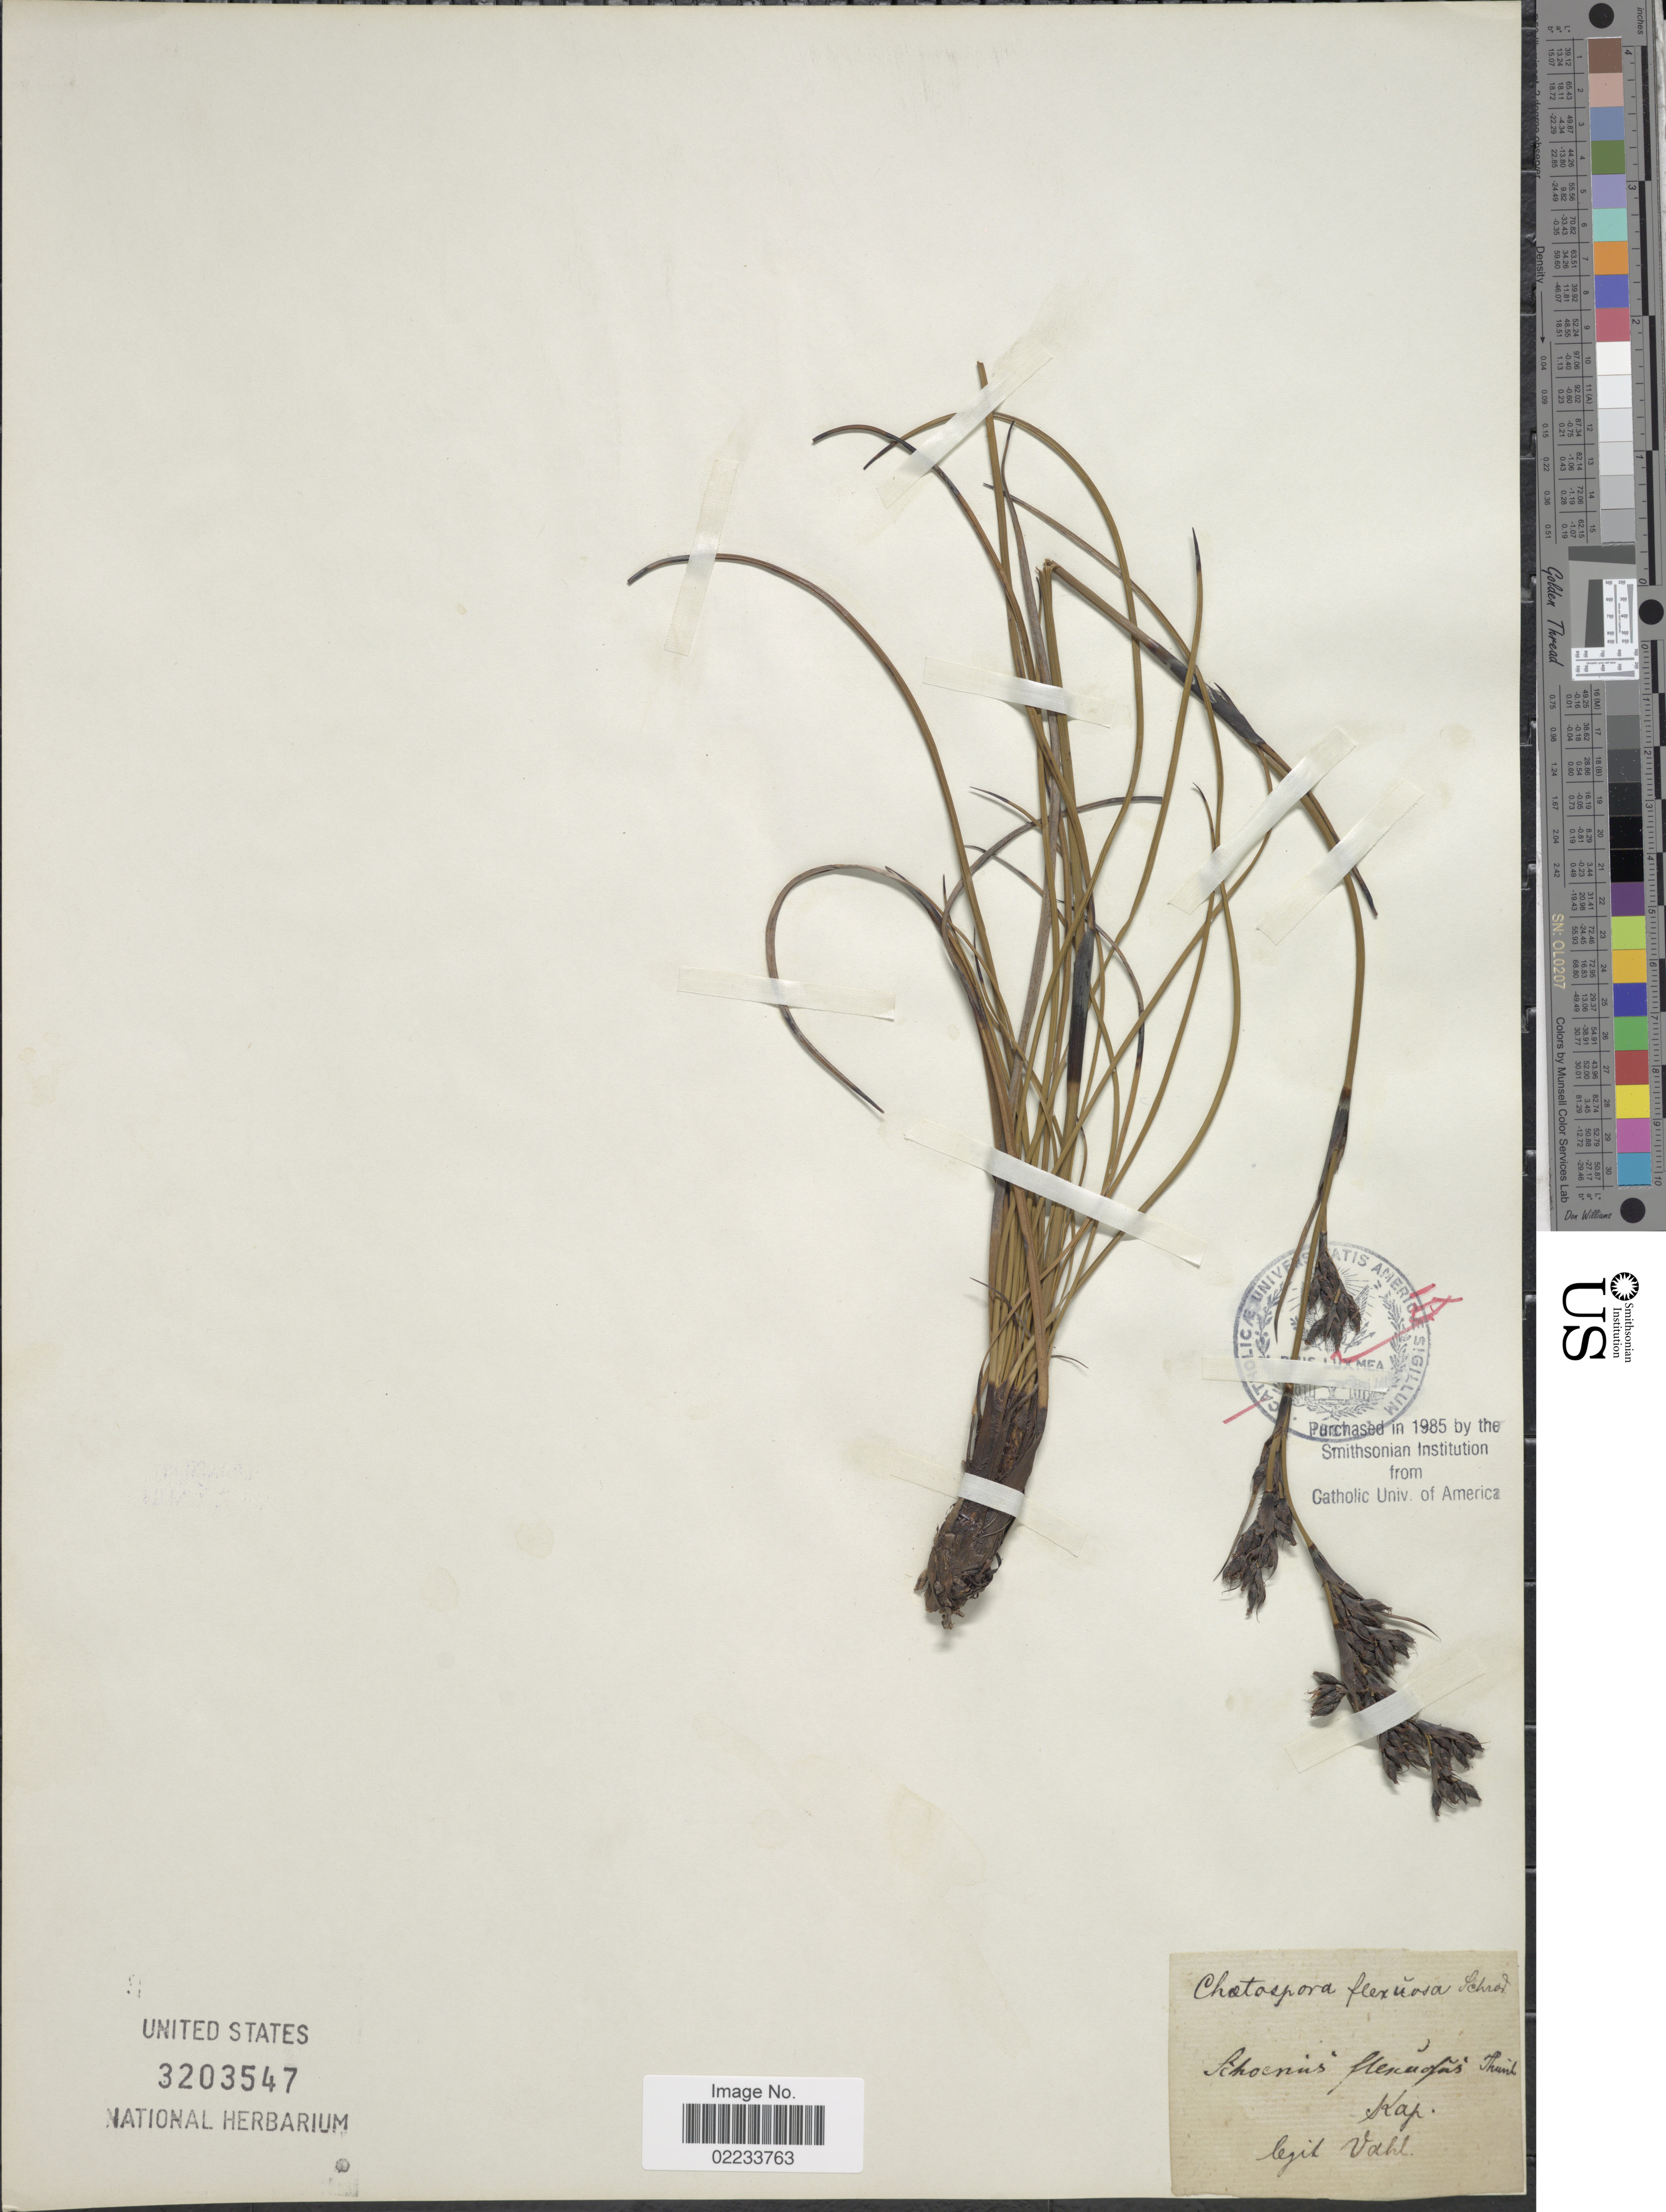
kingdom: Plantae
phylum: Tracheophyta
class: Liliopsida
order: Poales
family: Cyperaceae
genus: Tetraria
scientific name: Tetraria flexuosa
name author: (Thunb.) C.B. Clarke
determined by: Strong, Mark T., (BOT), Smithsonian Institution - National Museum of Natural History (UNITED STATES)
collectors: -- Vahl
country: South Africa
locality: Cape as "Kap."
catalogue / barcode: US 3203547